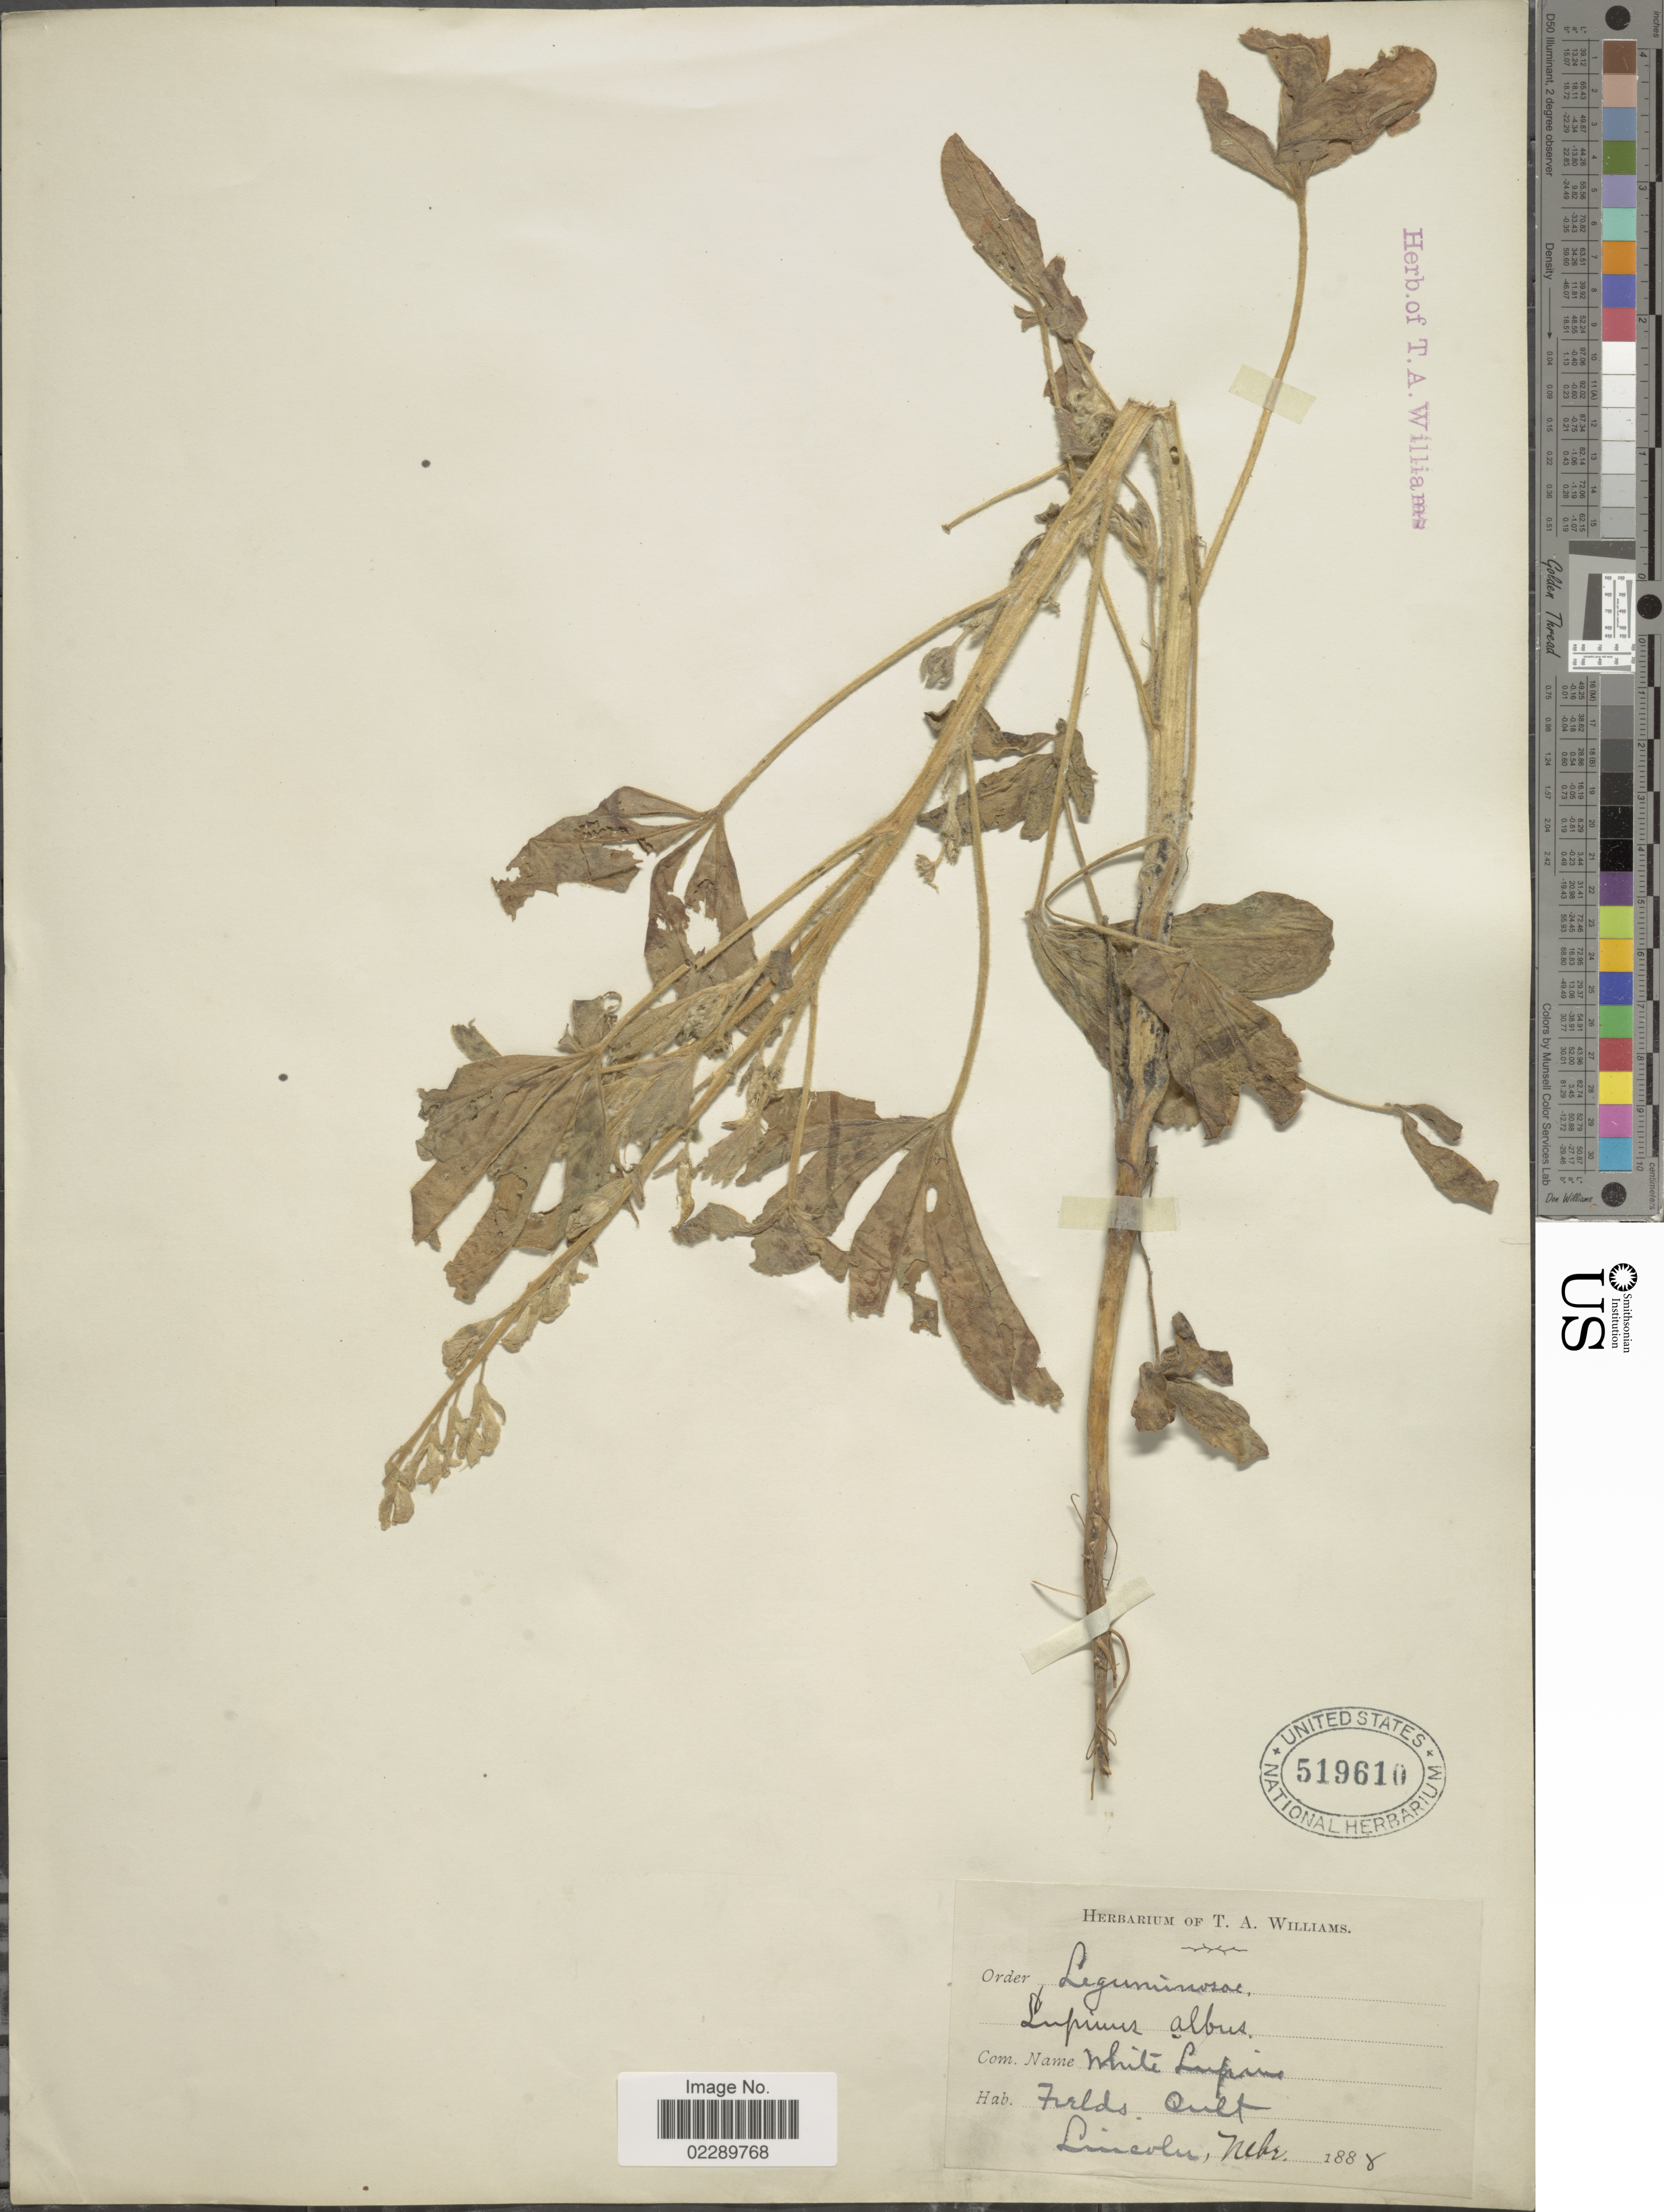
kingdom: Plantae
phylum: Tracheophyta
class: Magnoliopsida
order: Fabales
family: Fabaceae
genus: Lupinus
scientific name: Lupinus albus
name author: L.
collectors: ex herb. Thos. A. Williams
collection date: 1888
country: United States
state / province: Nebraska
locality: Lincoln, Nebr.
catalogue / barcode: US 519610